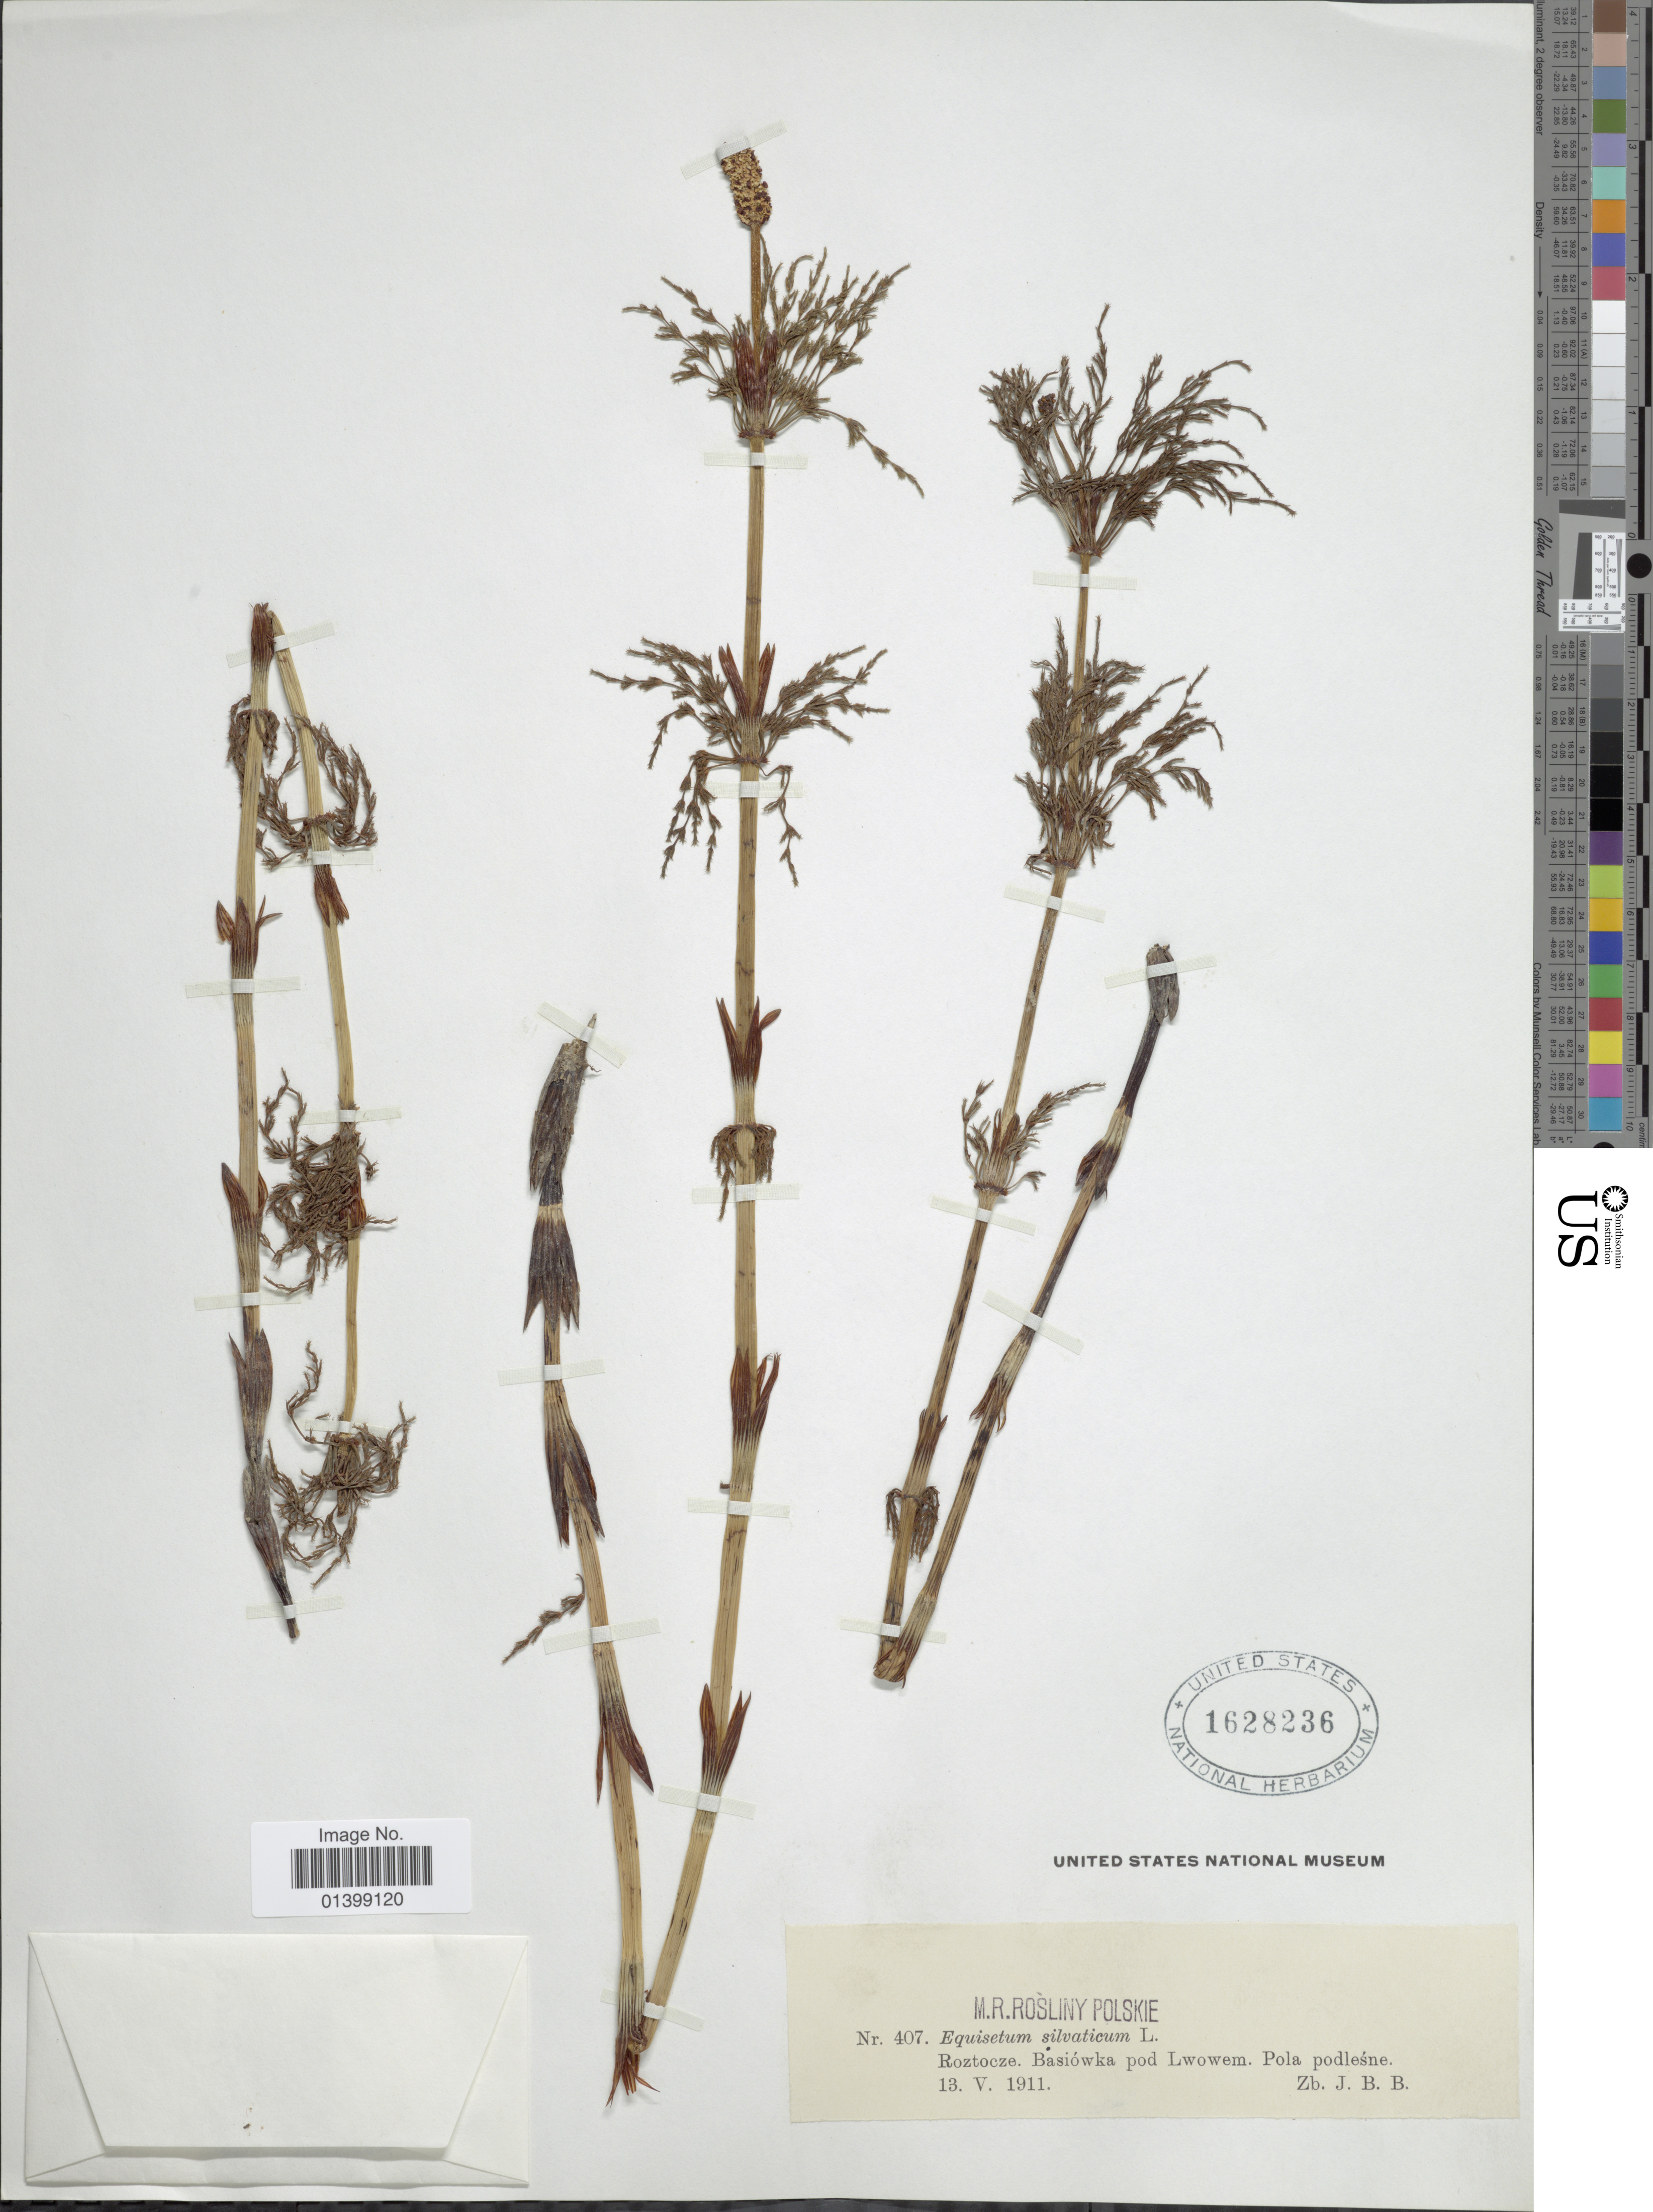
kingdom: Plantae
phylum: Tracheophyta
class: Polypodiopsida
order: Equisetales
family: Equisetaceae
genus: Equisetum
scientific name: Equisetum sylvaticum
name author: L.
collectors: J. B. B.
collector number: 407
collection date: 1911-05-13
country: Ukraine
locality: Roztocze, Basiówka pod Lwowem. Pola podlesne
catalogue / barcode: US 1628236